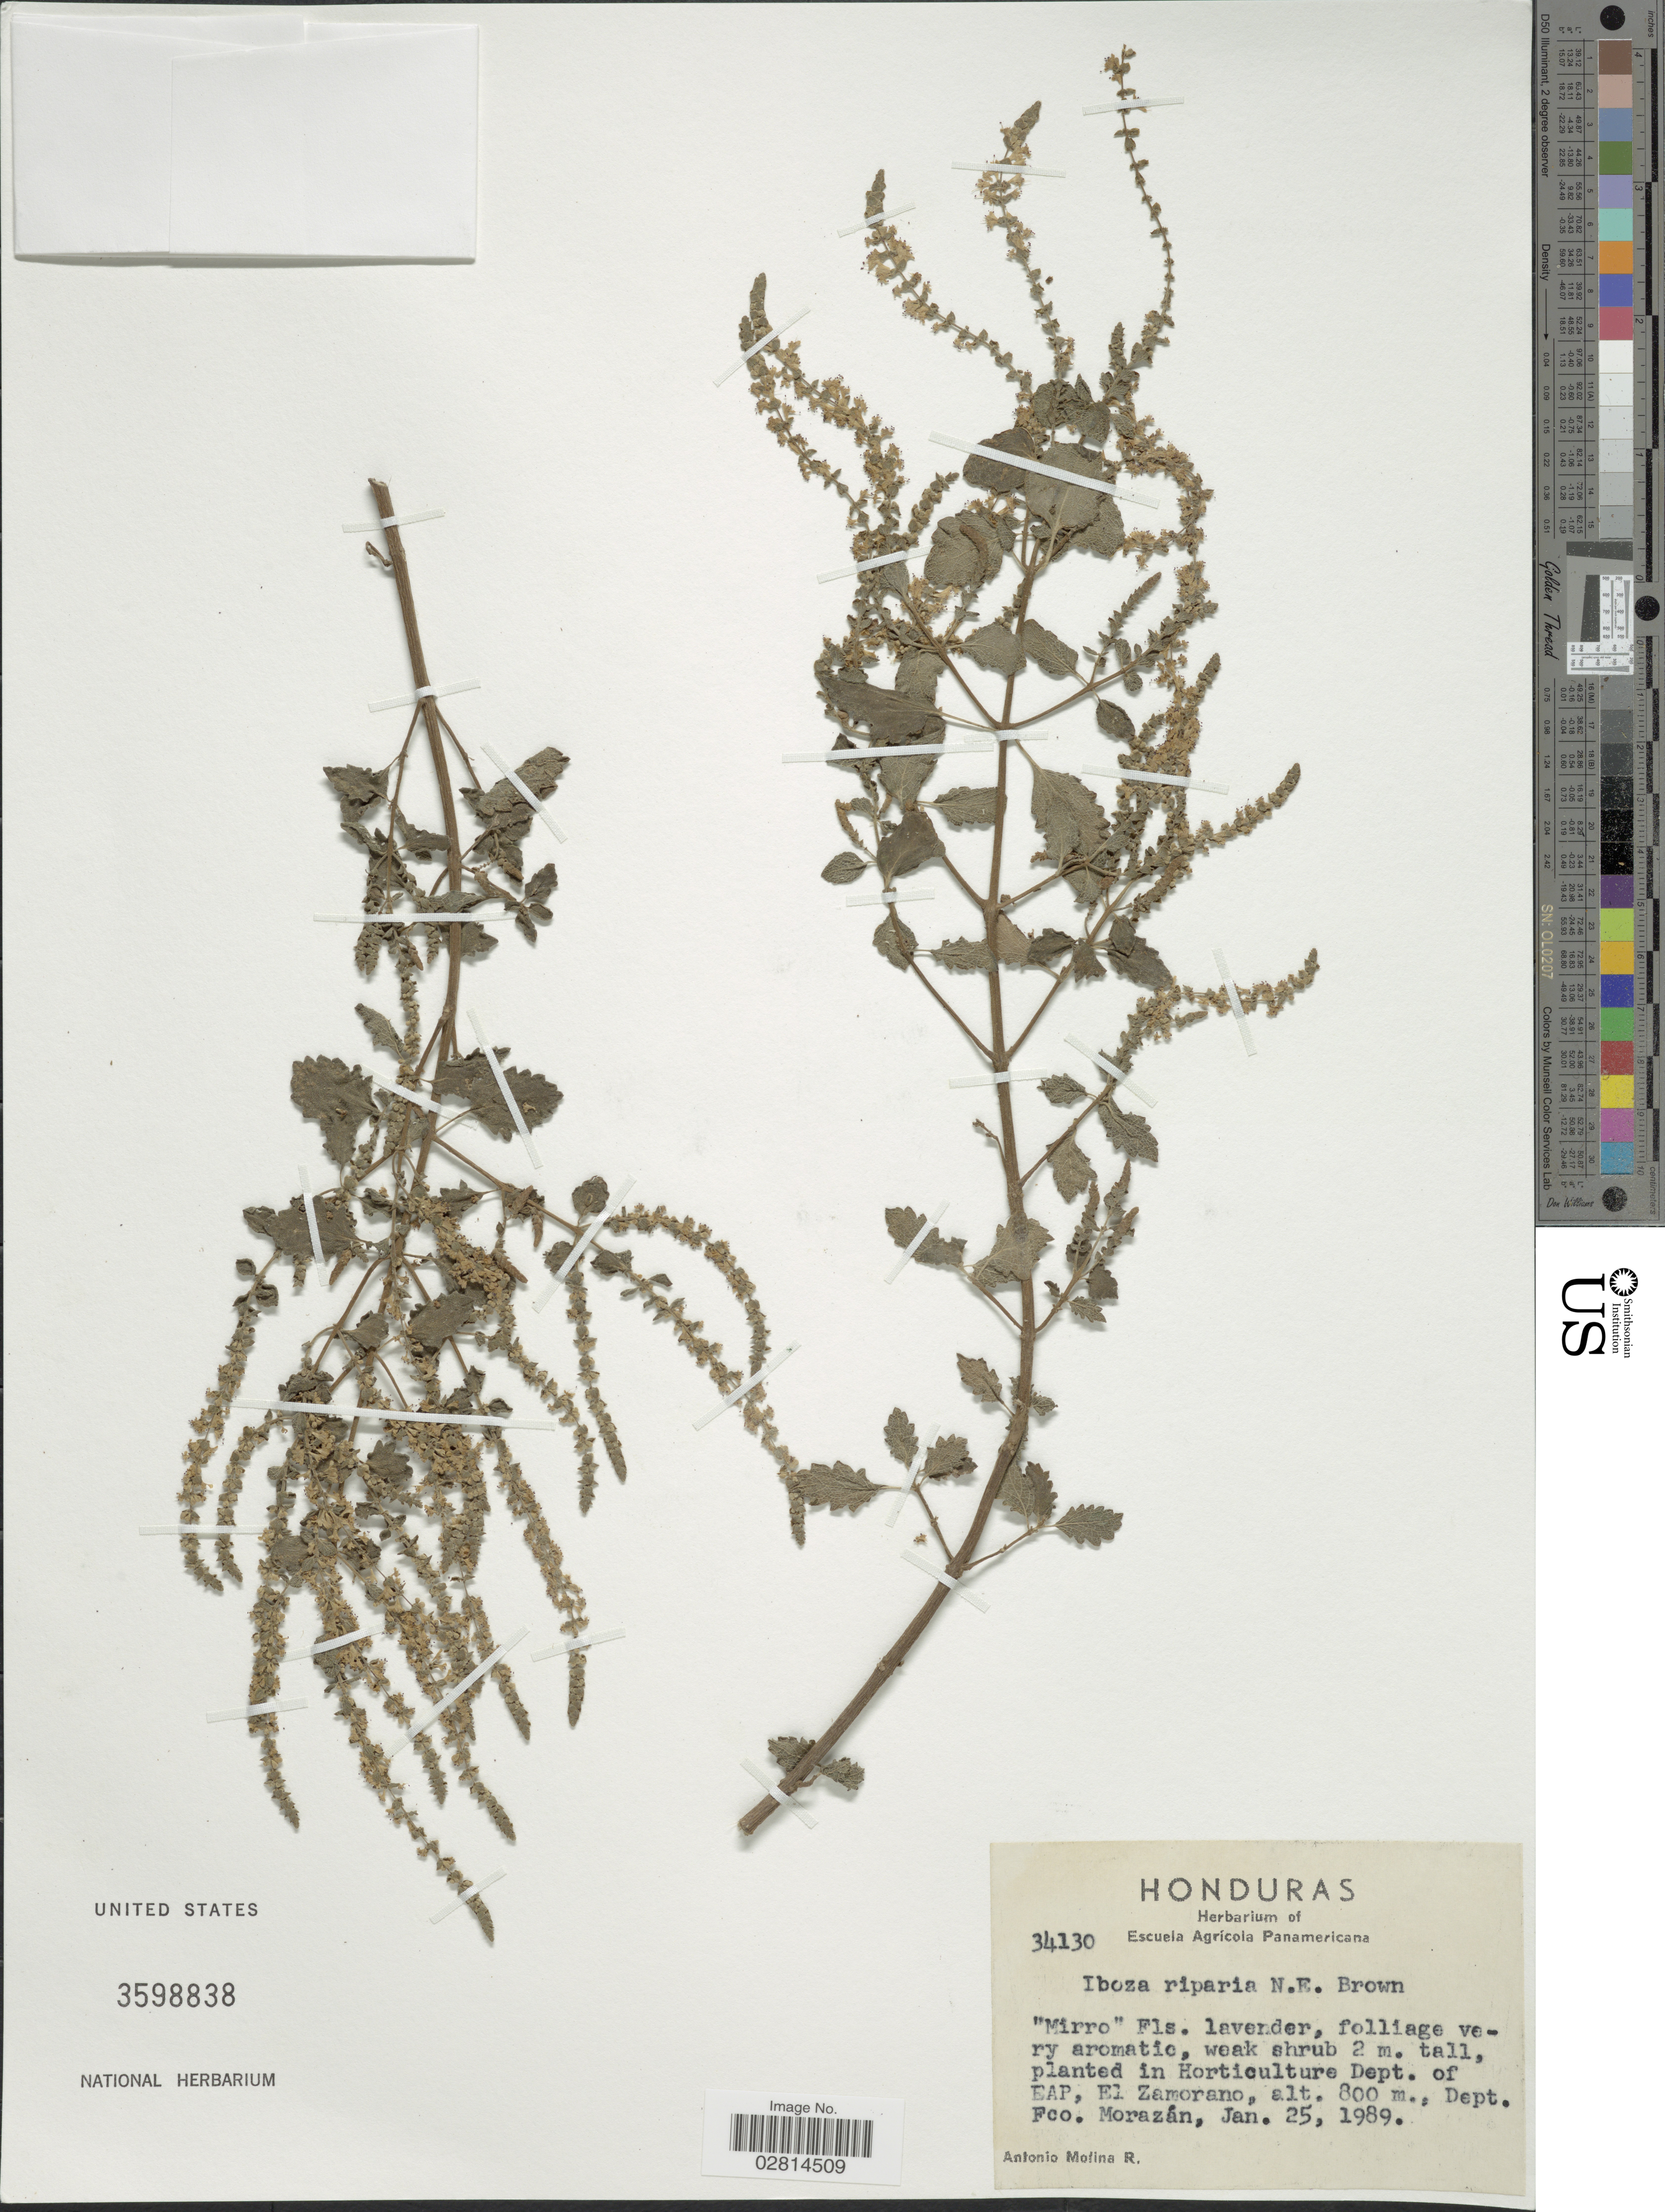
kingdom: Plantae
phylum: Tracheophyta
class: Magnoliopsida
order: Lamiales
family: Lamiaceae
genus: Tetradenia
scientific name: Tetradenia riparia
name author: (Hochst.) Codd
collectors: A. Molina R.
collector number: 34130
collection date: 1989-01-25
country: Honduras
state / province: Fco. Morazán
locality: In Horticulture Dept. of EAP, El Zamorano. Dept. Fco Morazán.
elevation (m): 800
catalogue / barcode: US 3598838